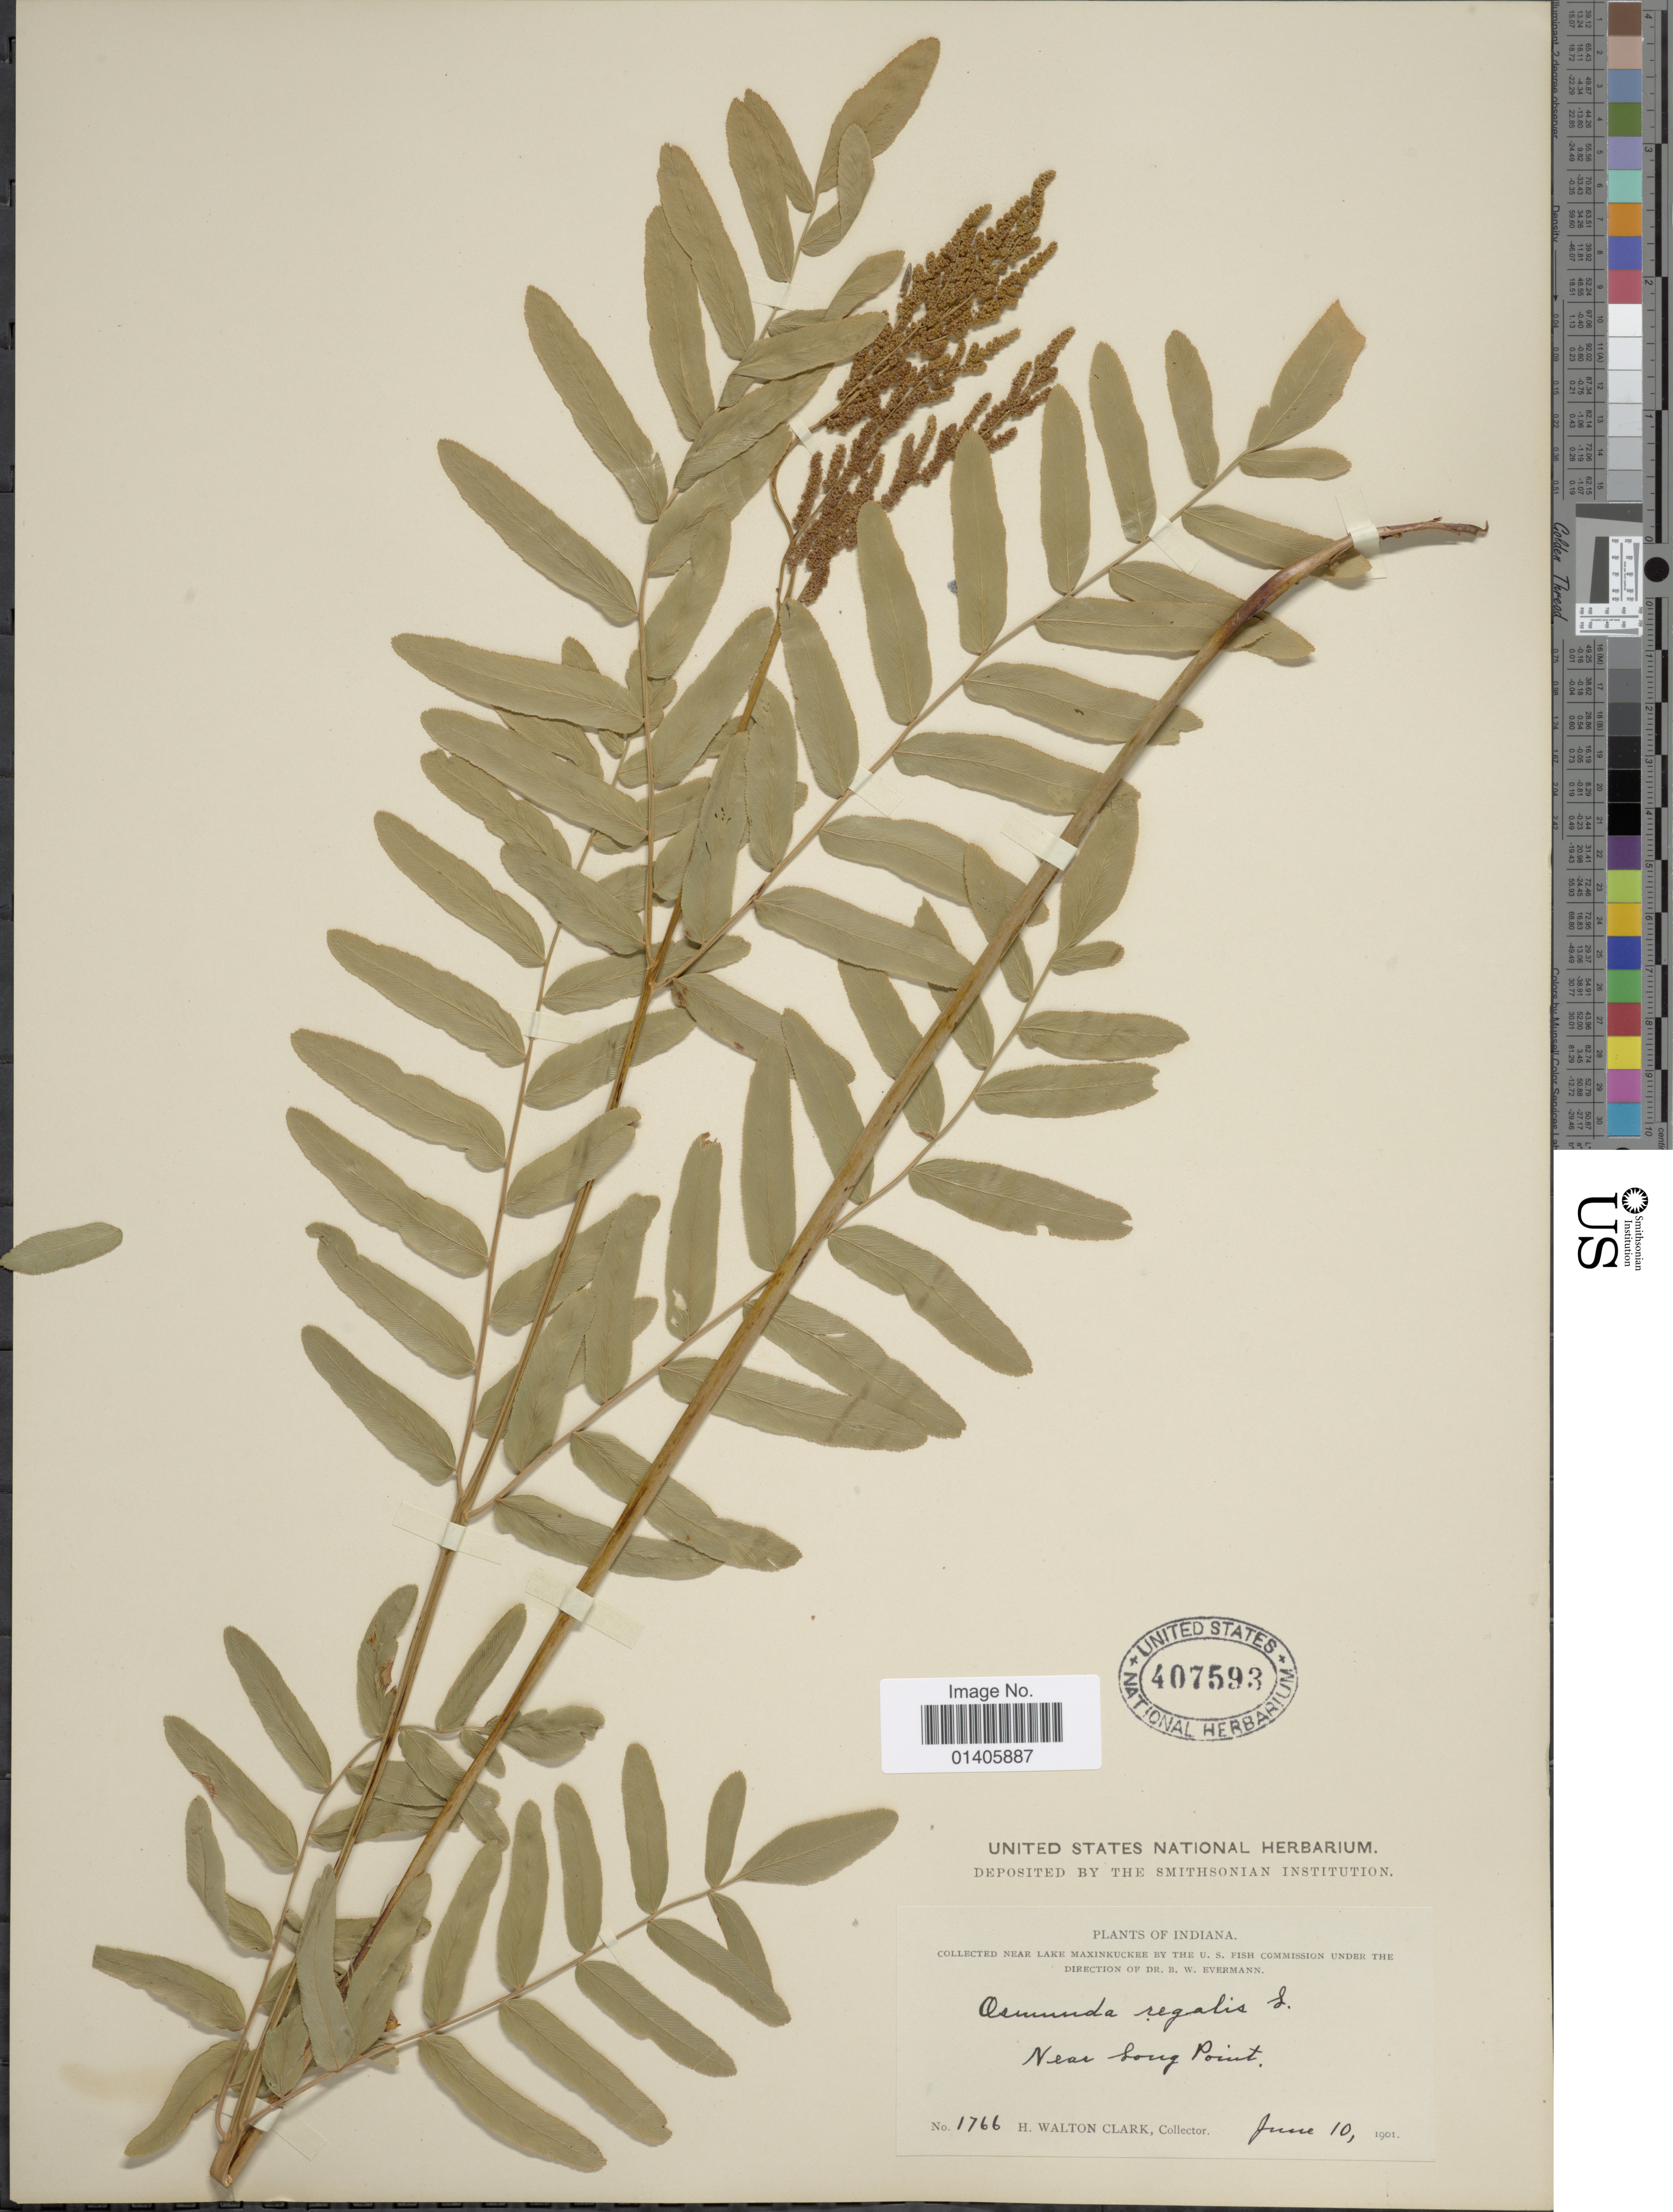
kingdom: Plantae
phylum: Tracheophyta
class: Polypodiopsida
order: Osmundales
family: Osmundaceae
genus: Osmunda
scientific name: Osmunda regalis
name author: L.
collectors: H. W. Clark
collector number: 1766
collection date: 1901-06-10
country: United States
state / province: Indiana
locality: Near Lake Maxinkuckee, Near Long Point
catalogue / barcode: US 407593